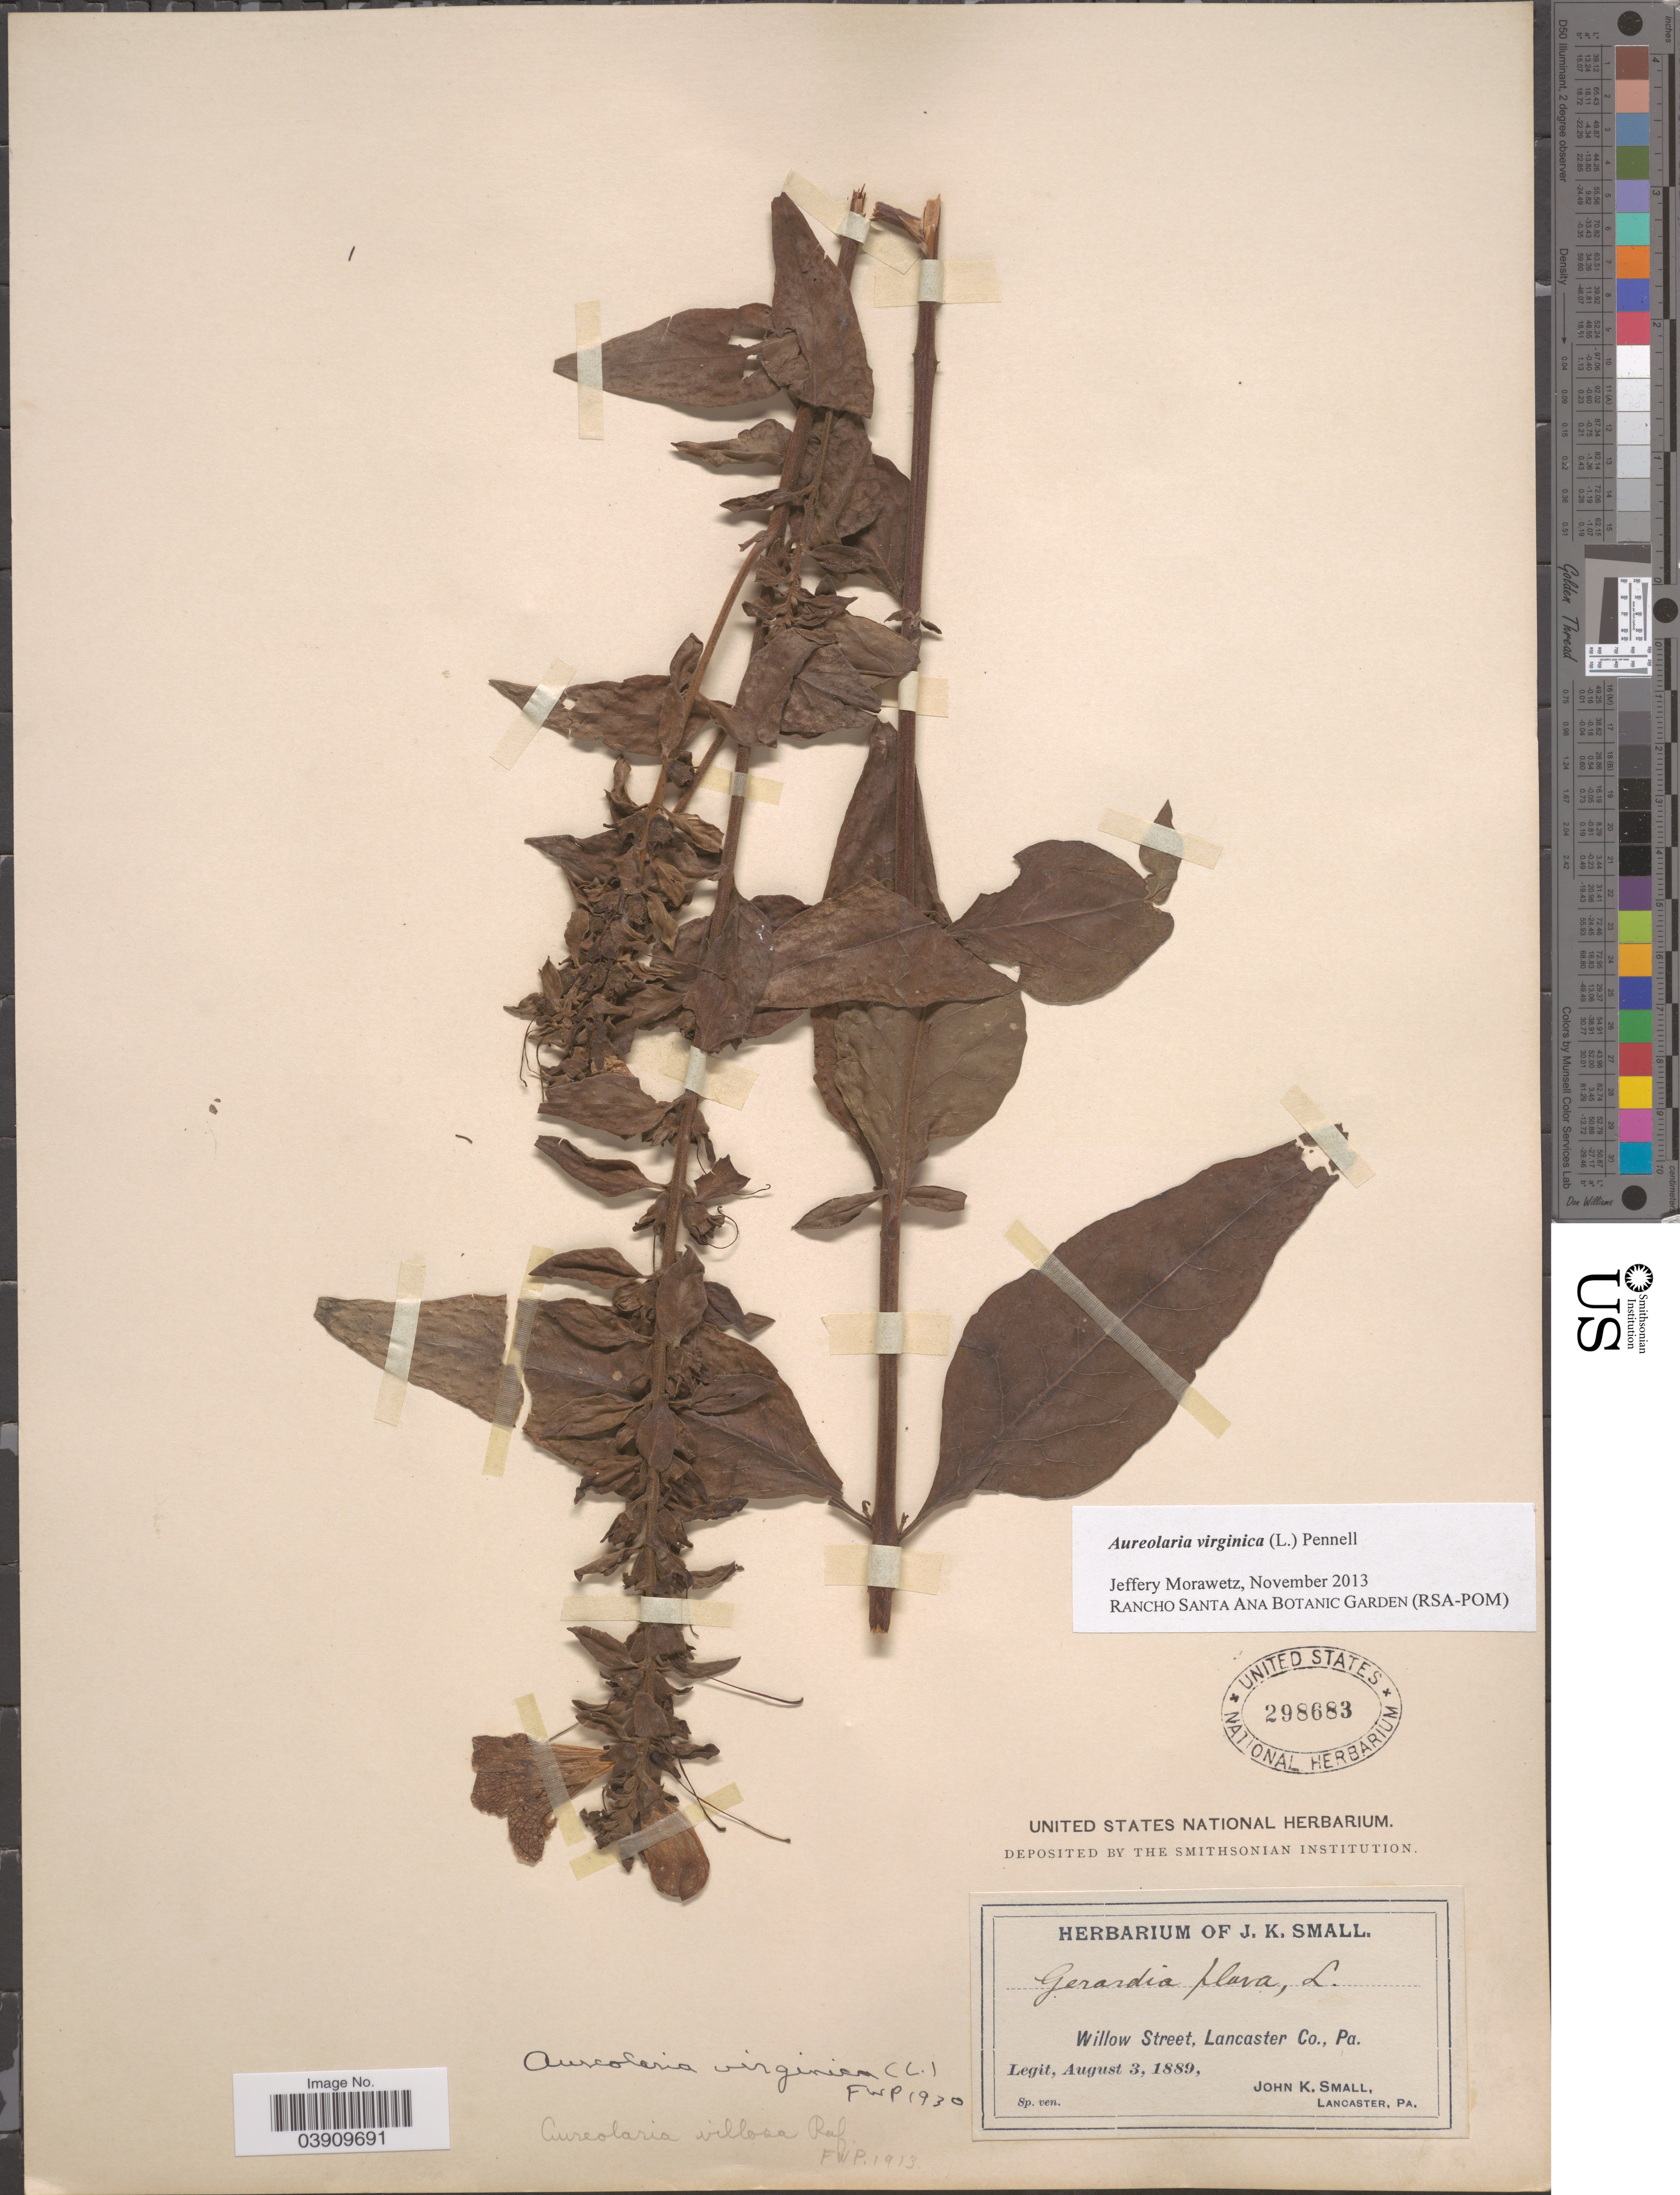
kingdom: Plantae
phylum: Tracheophyta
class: Magnoliopsida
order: Lamiales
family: Orobanchaceae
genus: Aureolaria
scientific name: Aureolaria virginica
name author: (L.) Pennell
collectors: J. K. Small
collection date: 1889-08-03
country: United States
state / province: Pennsylvania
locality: Willow Street, Lancaster Co.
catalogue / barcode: US 298683